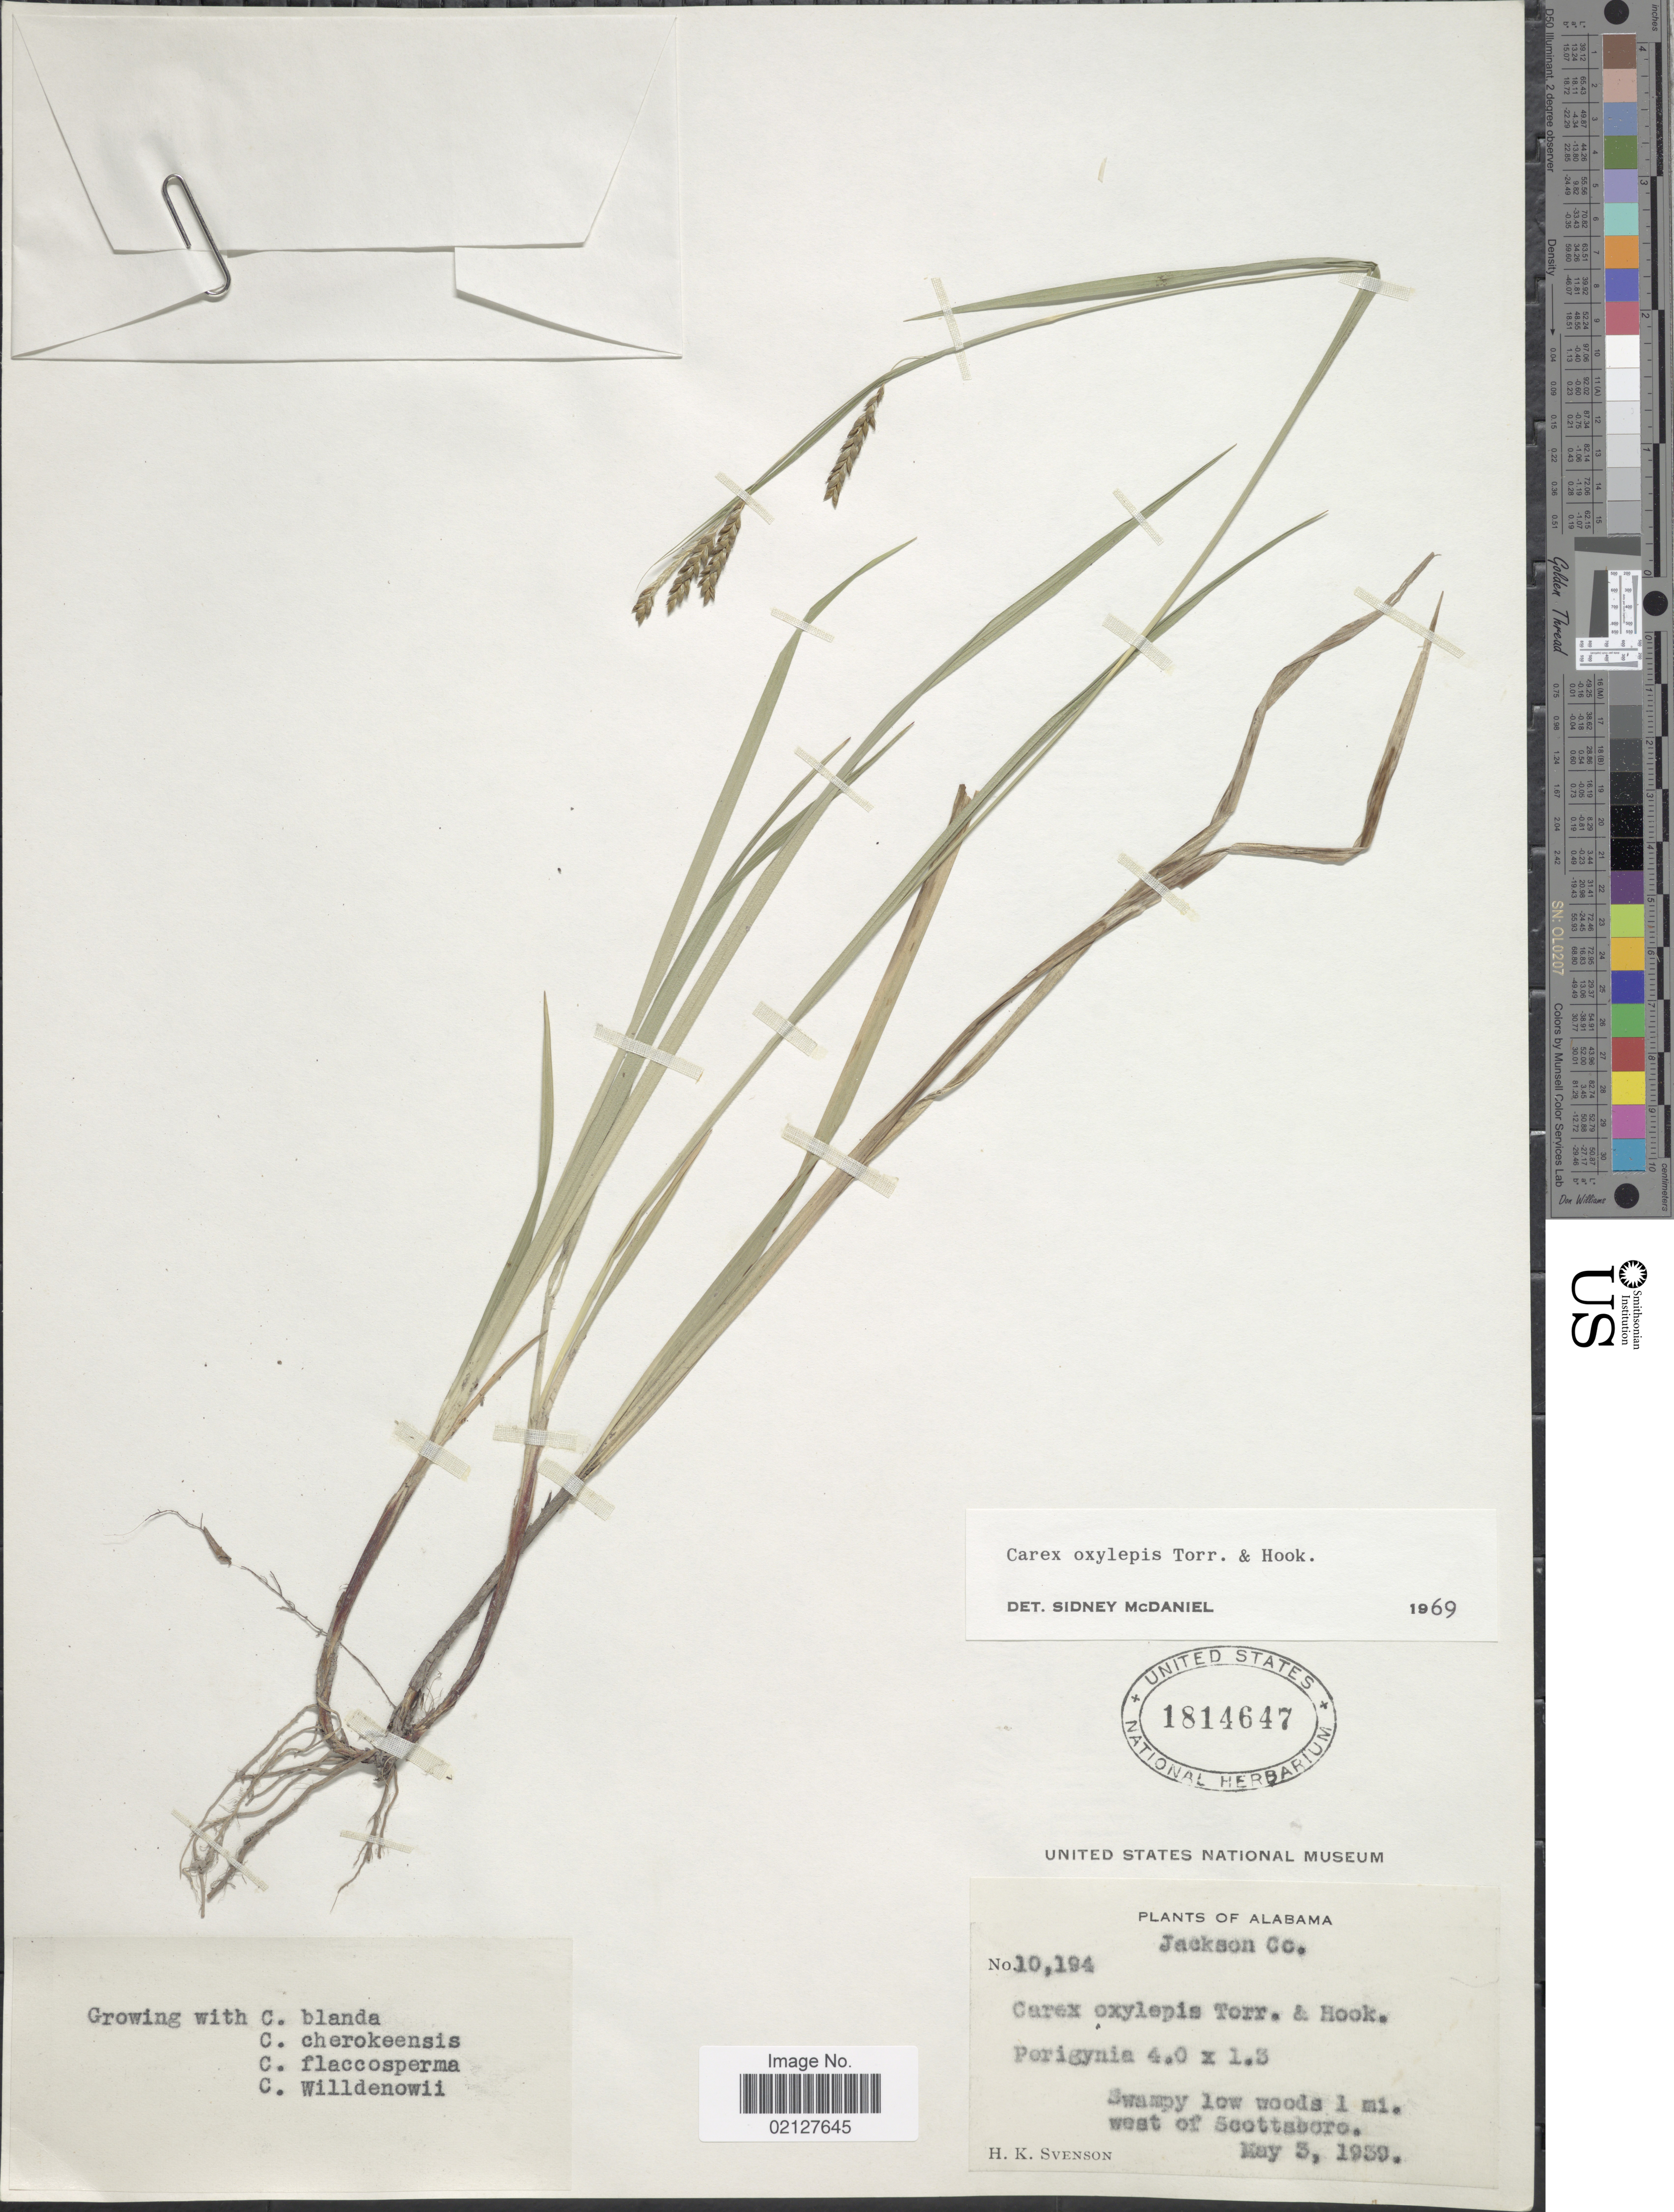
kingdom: Plantae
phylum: Tracheophyta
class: Liliopsida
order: Poales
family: Cyperaceae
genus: Carex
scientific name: Carex oxylepis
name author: Torr. & Hook.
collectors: H. K. Svenson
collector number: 10194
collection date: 1939-05-03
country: United States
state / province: Alabama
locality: Jackson Co. 1 mi. west of Scottsboro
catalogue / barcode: US 1814647